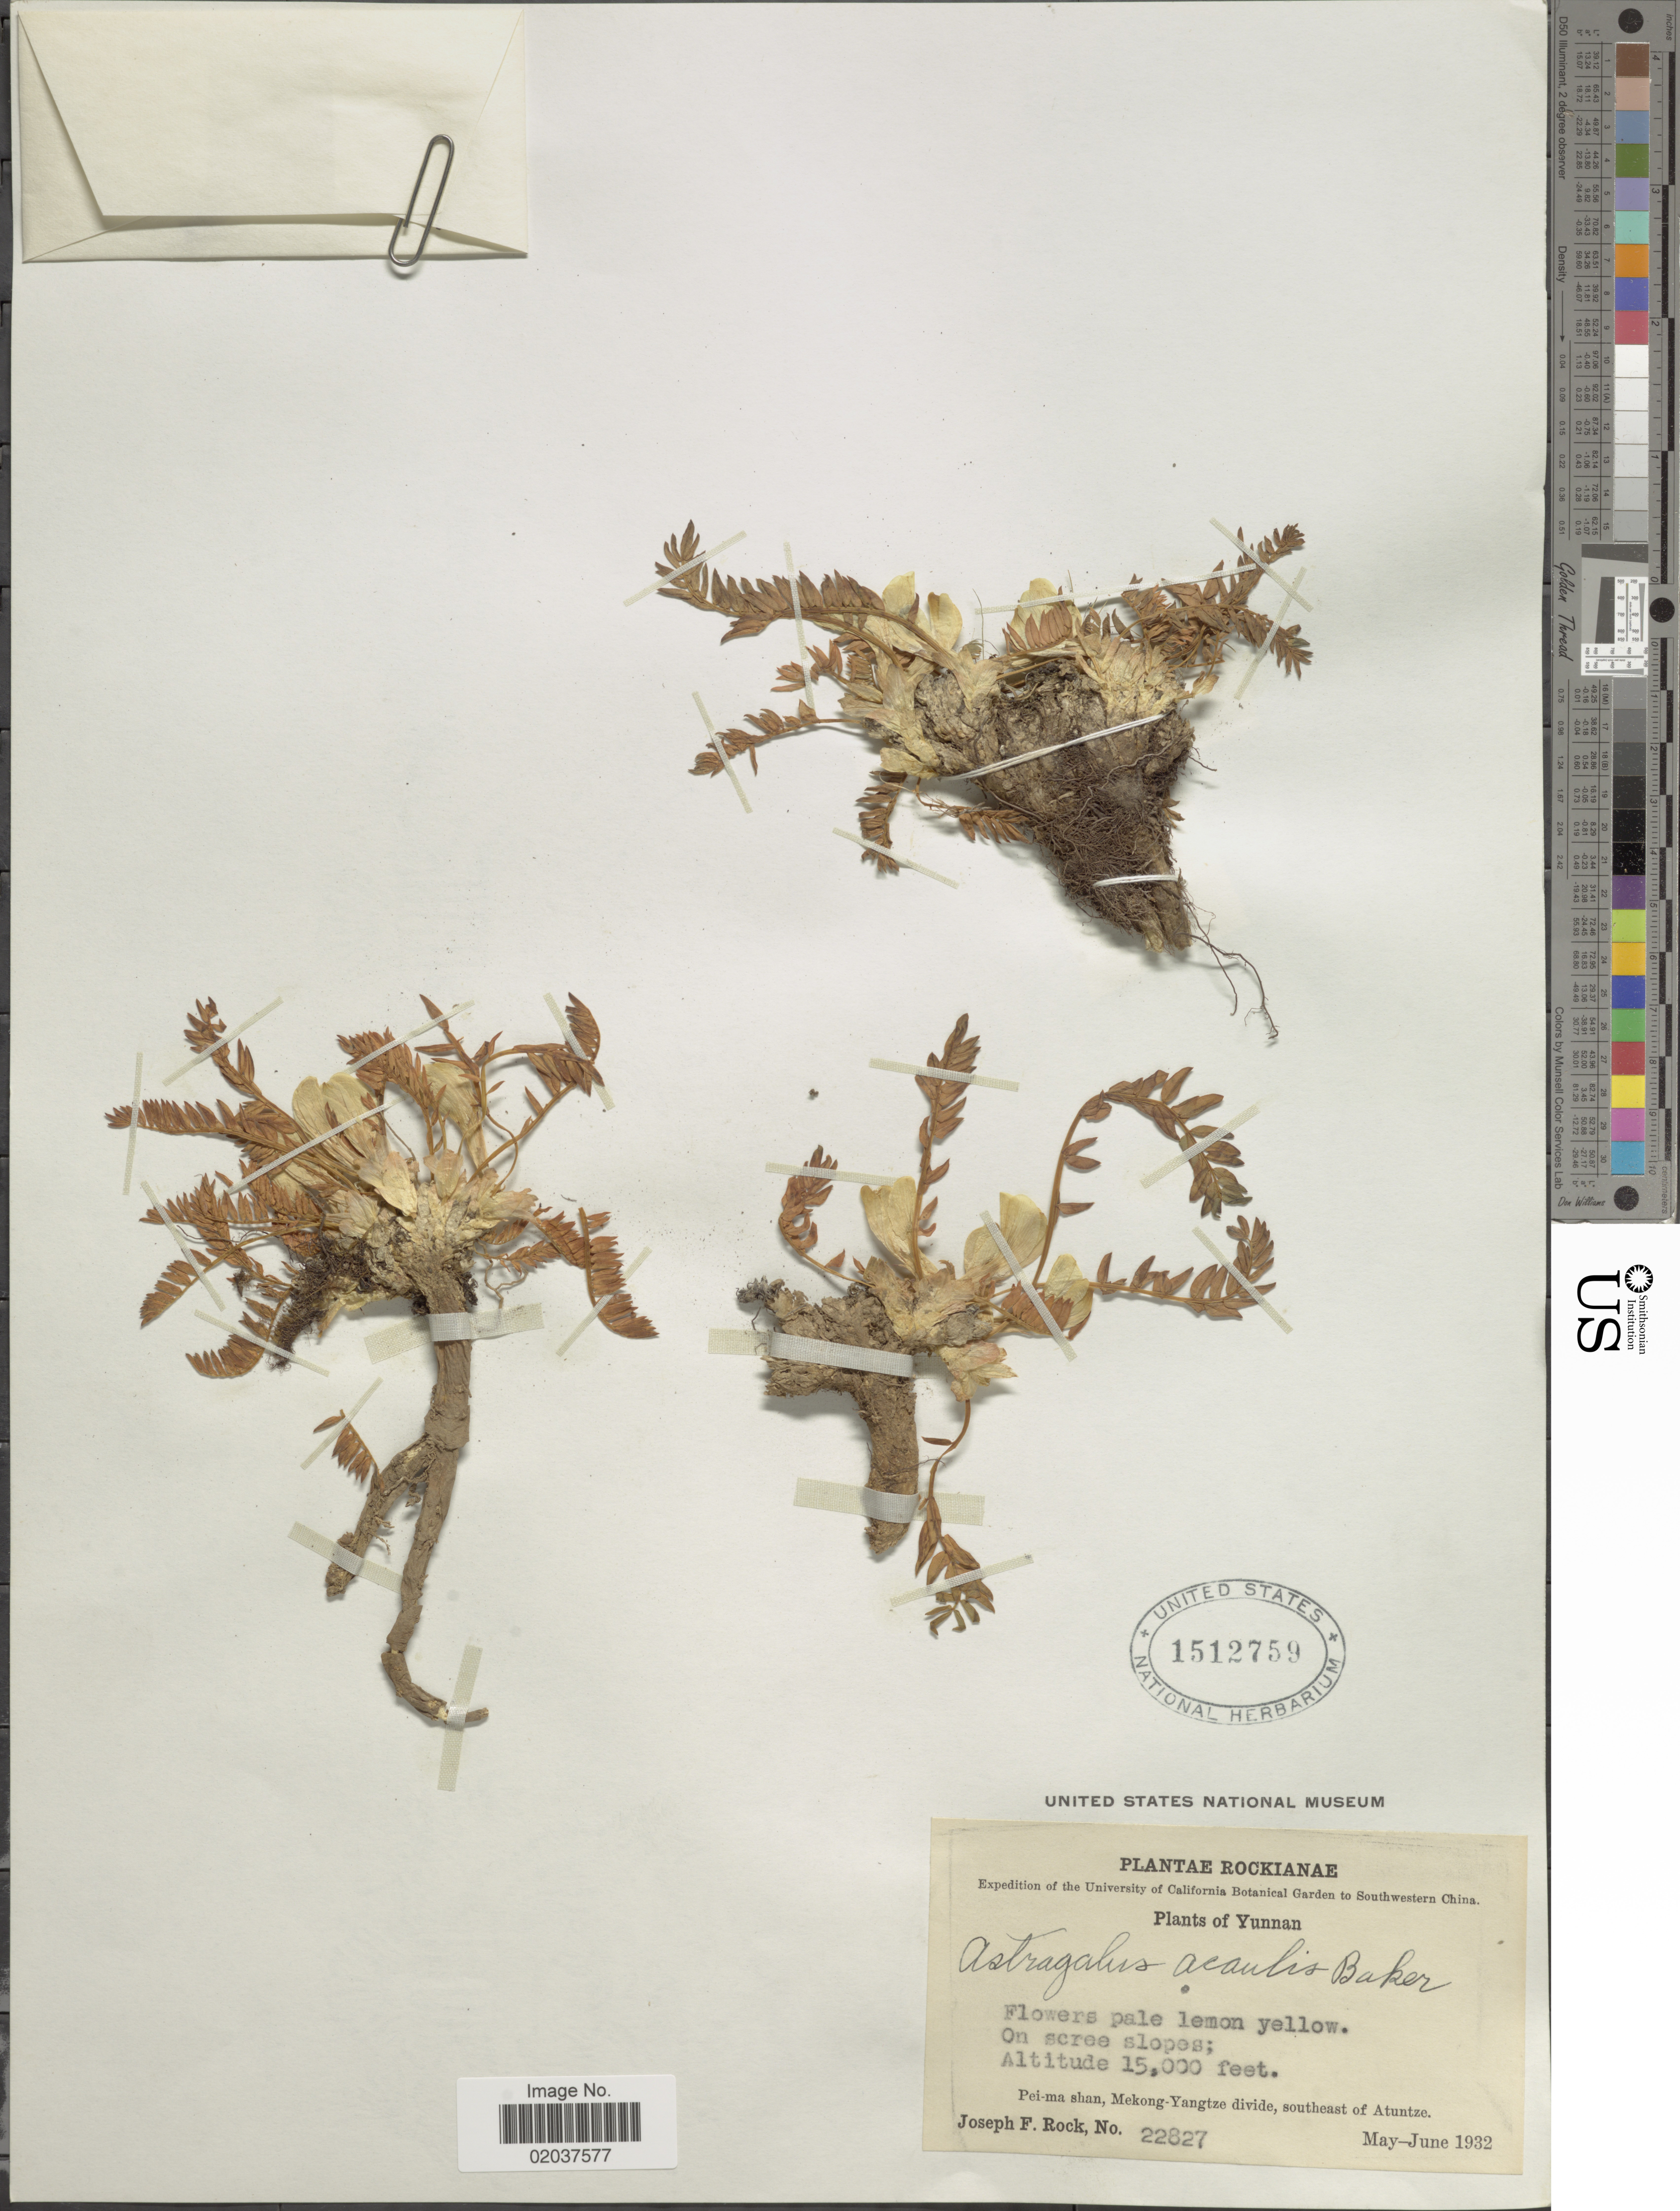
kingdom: Plantae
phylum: Tracheophyta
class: Magnoliopsida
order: Fabales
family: Fabaceae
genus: Astragalus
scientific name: Astragalus acaulis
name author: Baker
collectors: J. F. Rock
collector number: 22827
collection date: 1932-05/1932-06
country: China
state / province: Yunnan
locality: Pei-ma shan, Mekong-Yangtze divide, southeast of Atuntze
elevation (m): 4572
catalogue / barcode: US 1512759